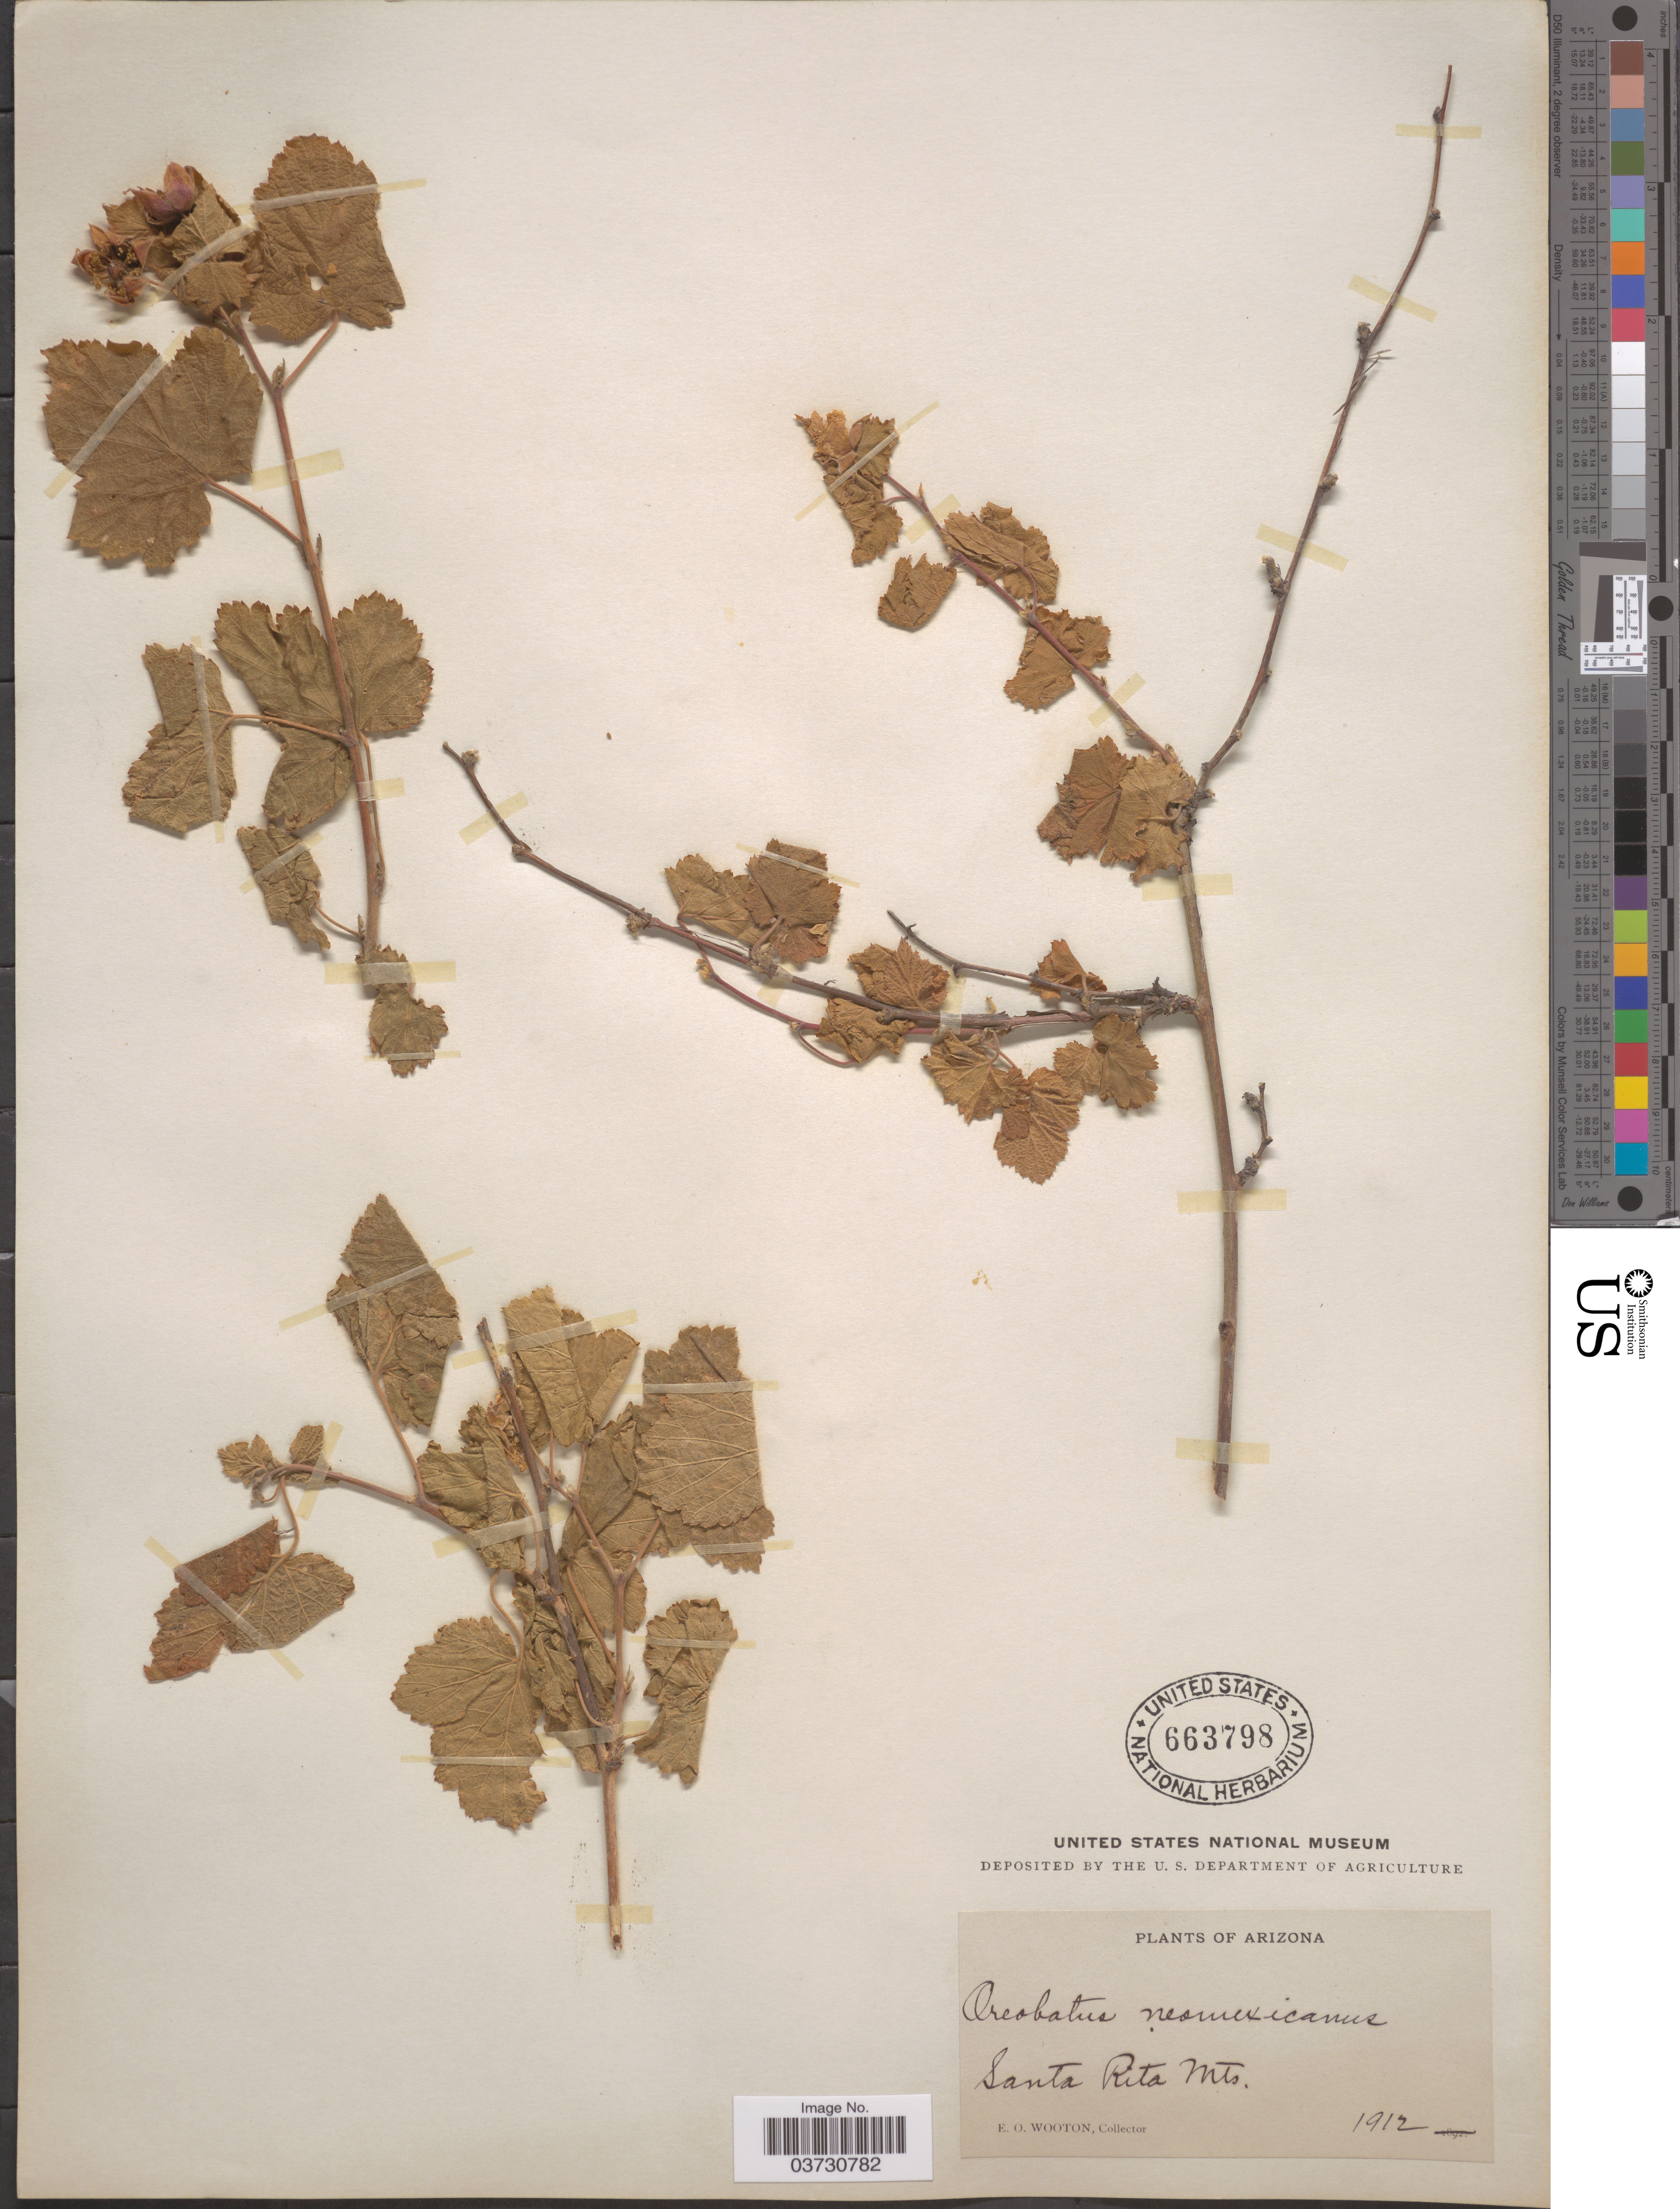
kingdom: Plantae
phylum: Tracheophyta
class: Magnoliopsida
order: Rosales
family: Rosaceae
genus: Rubus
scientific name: Rubus neomexicanus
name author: A. Gray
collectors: E. O. Wooton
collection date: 1912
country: United States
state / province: Arizona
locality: Santa Rita Mts.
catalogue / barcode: US 663798